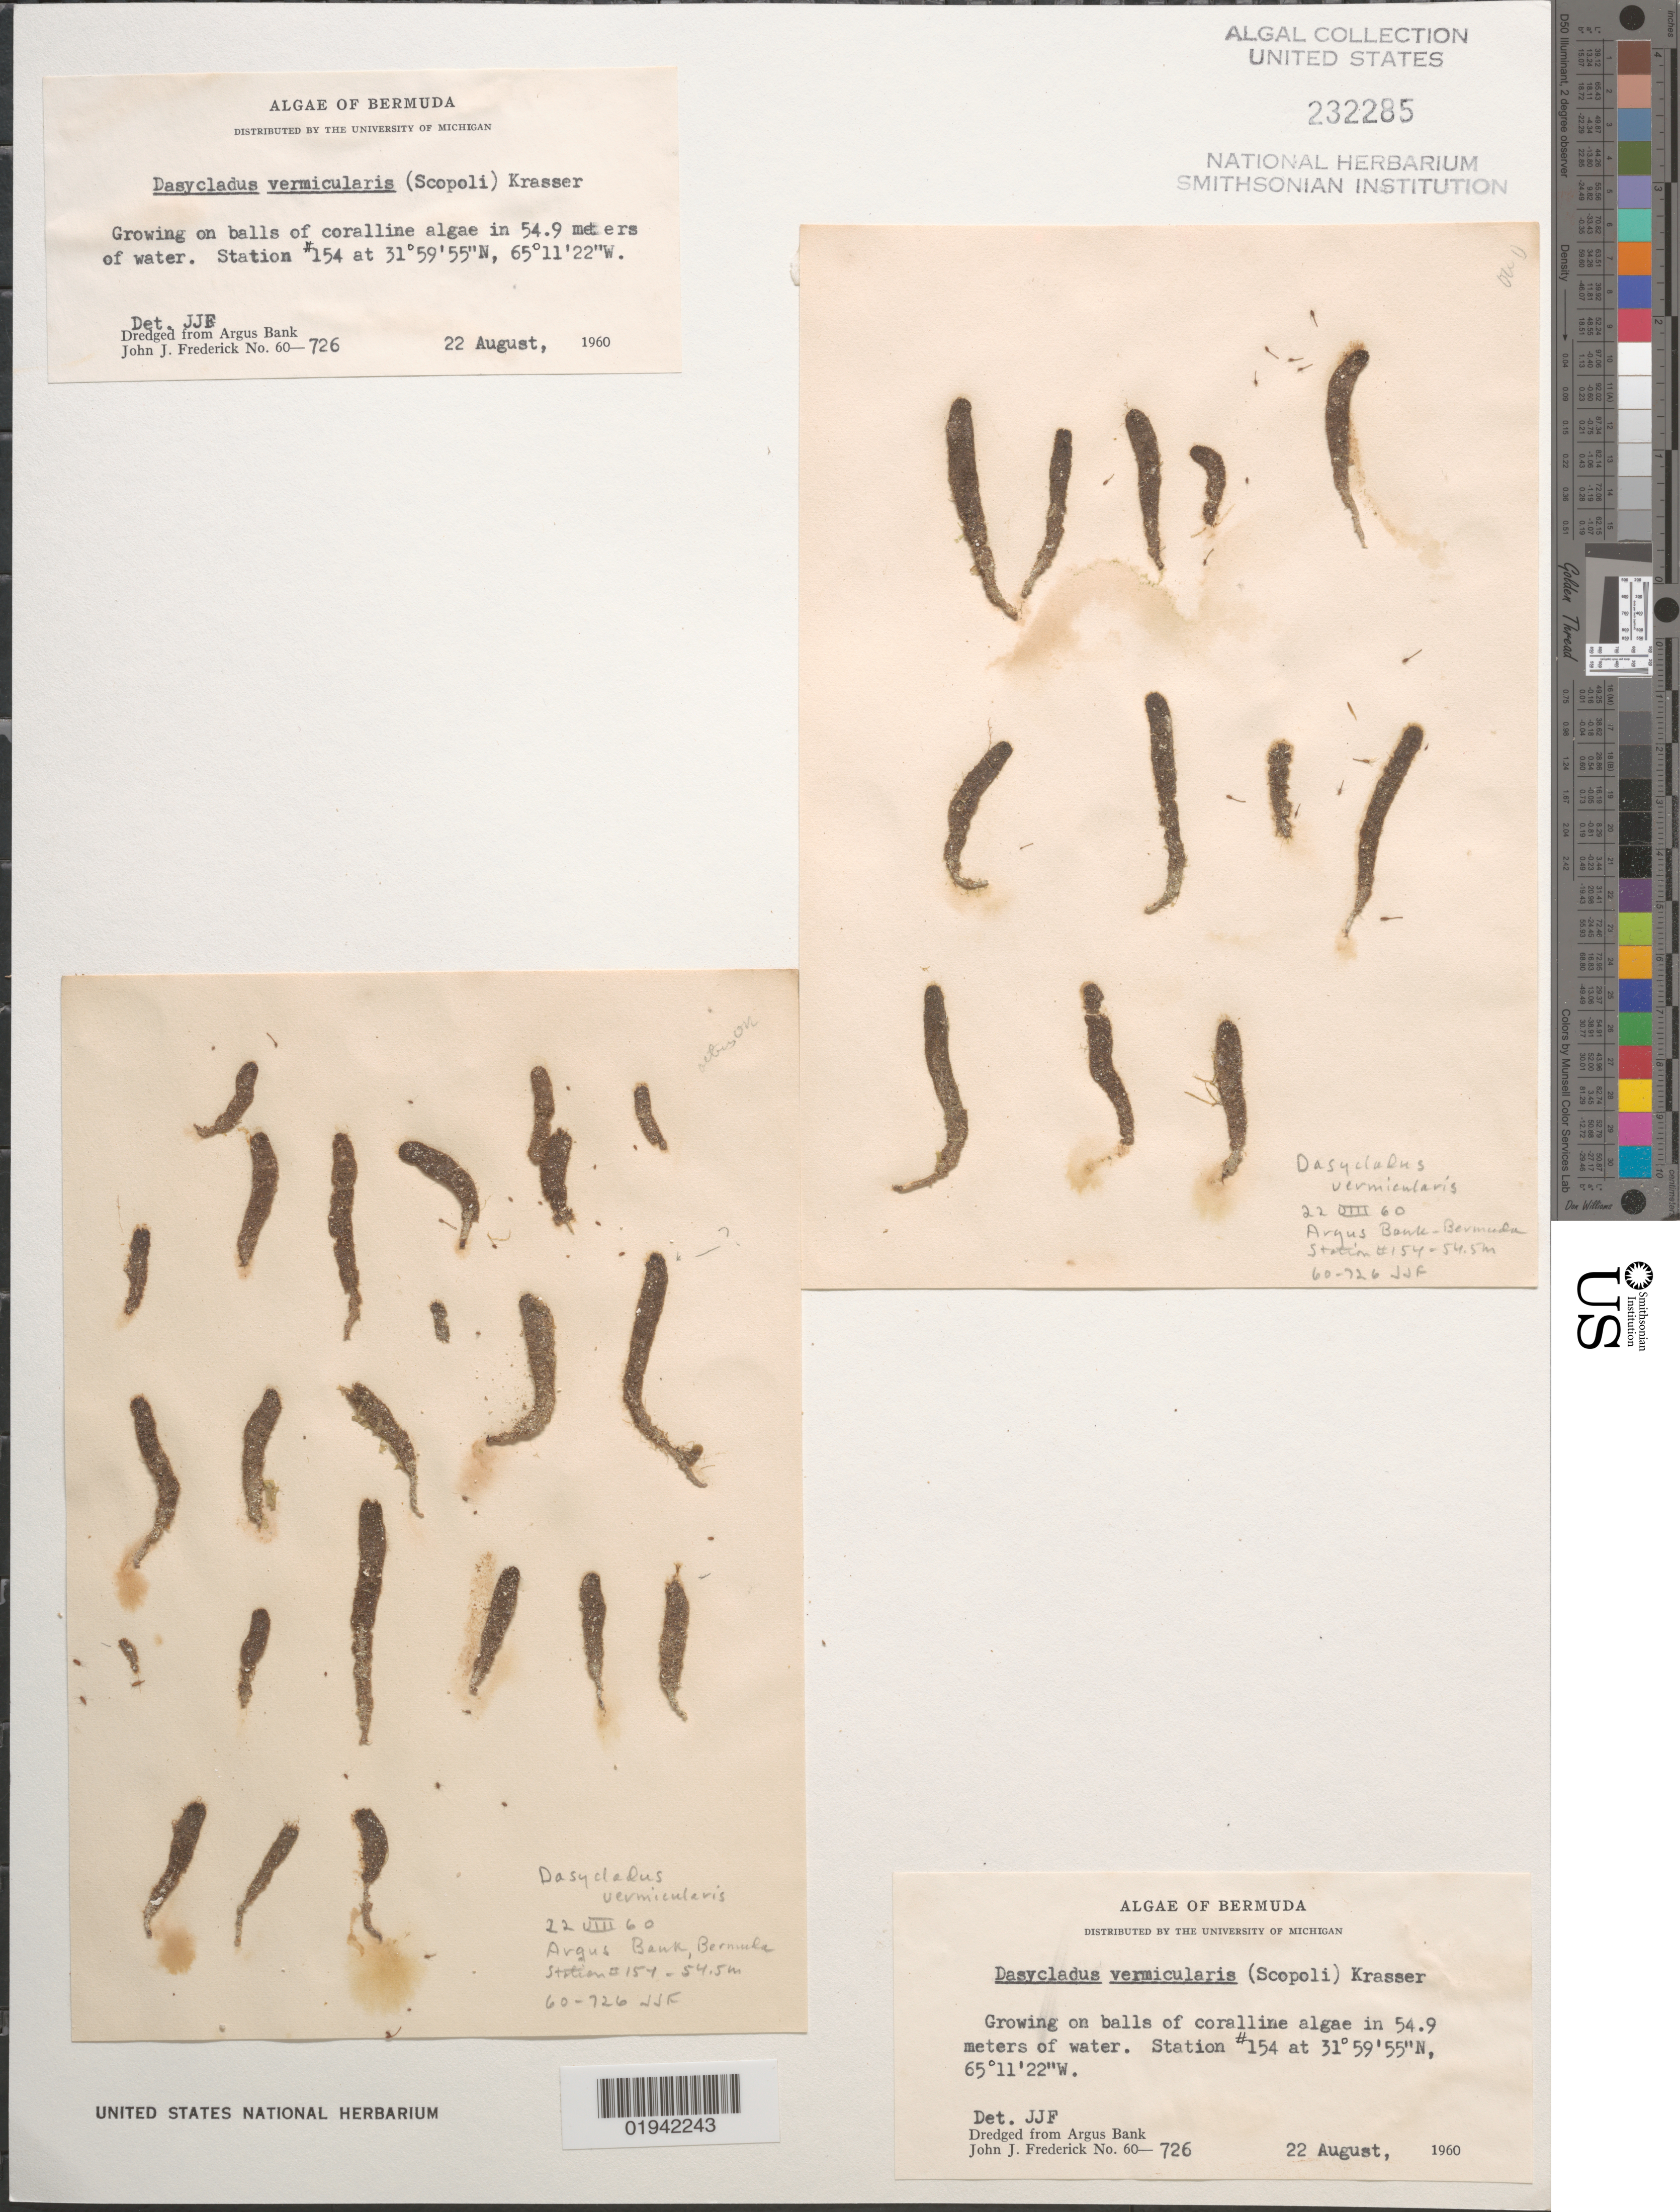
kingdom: Plantae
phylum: Chlorophyta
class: Ulvophyceae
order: Dasycladales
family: Dasycladaceae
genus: Dasycladus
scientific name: Dasycladus vermicularis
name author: (Scop.) Krasser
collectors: J. Frederick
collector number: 60-726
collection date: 1960-08-22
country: Bermuda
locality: Station #154. Dredged from Argus Bank.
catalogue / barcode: US 232285